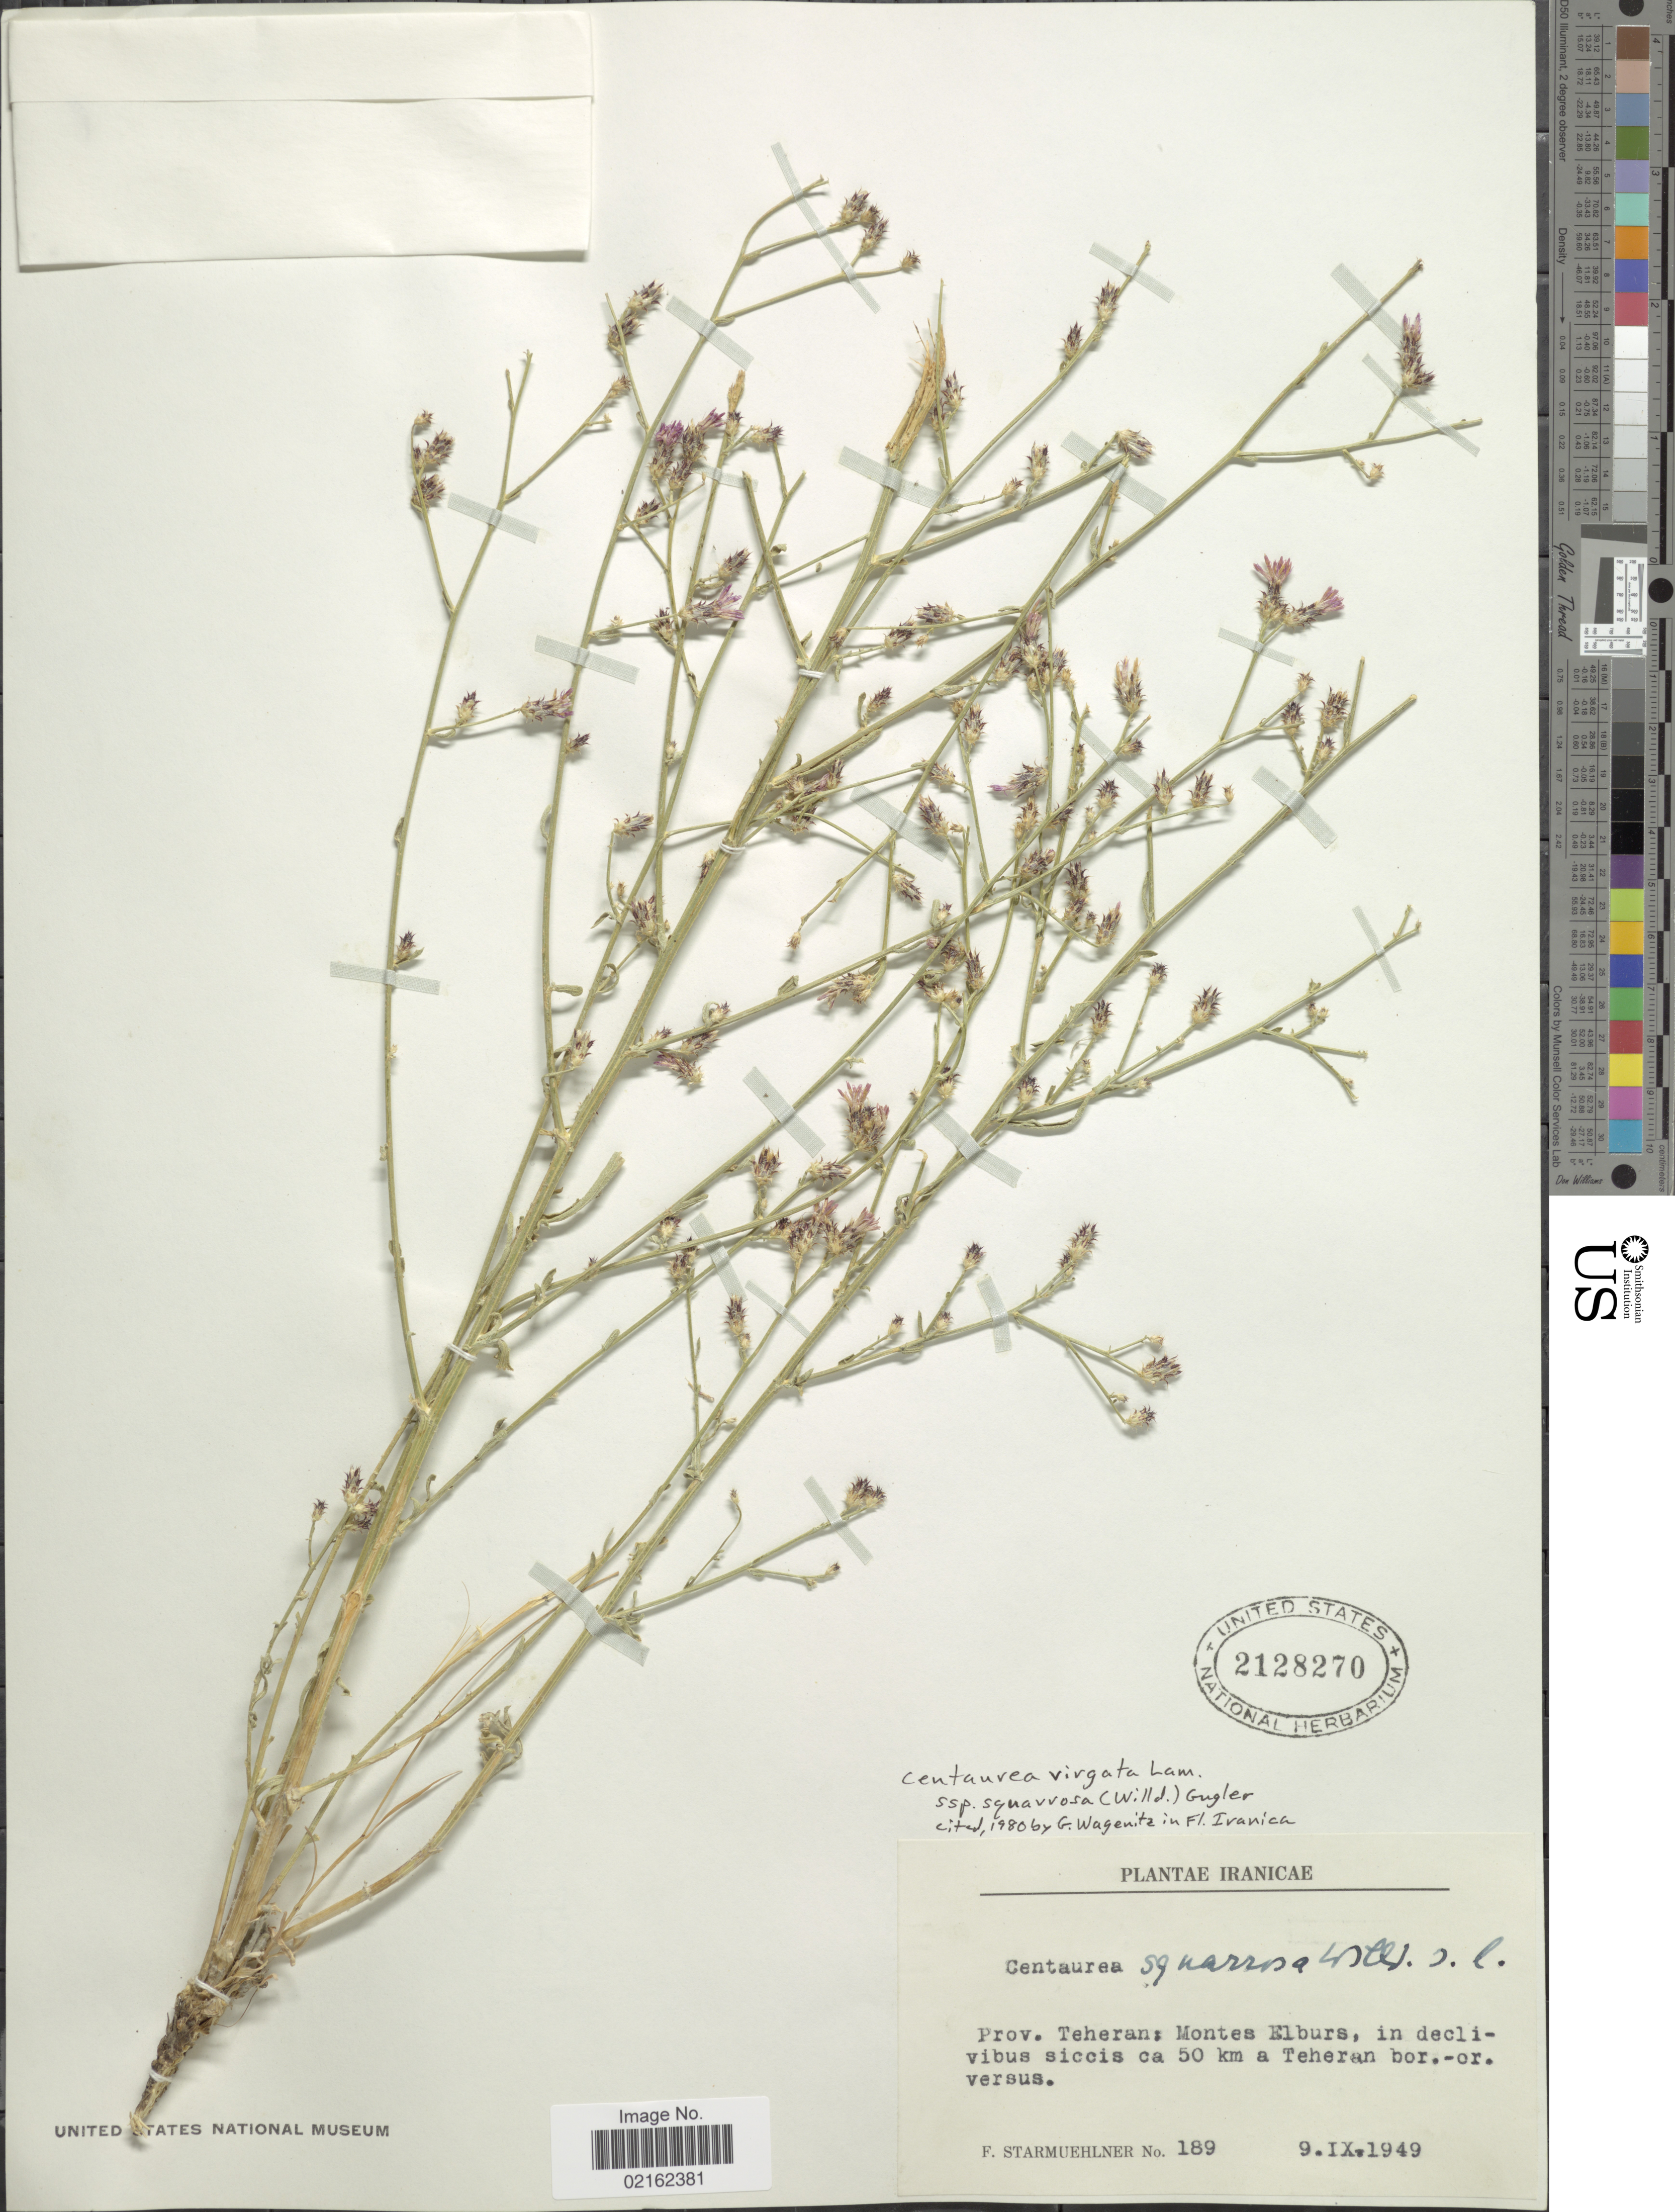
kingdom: Plantae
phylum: Tracheophyta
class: Magnoliopsida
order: Asterales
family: Asteraceae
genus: Centaurea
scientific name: Centaurea virgata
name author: Lam.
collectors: F. Starmuehlner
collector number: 189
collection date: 1949-09-09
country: Iran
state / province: Tehran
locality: Prov. Teheran, Montes Elburs, ca 50 km a Teheran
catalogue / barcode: US 2128270